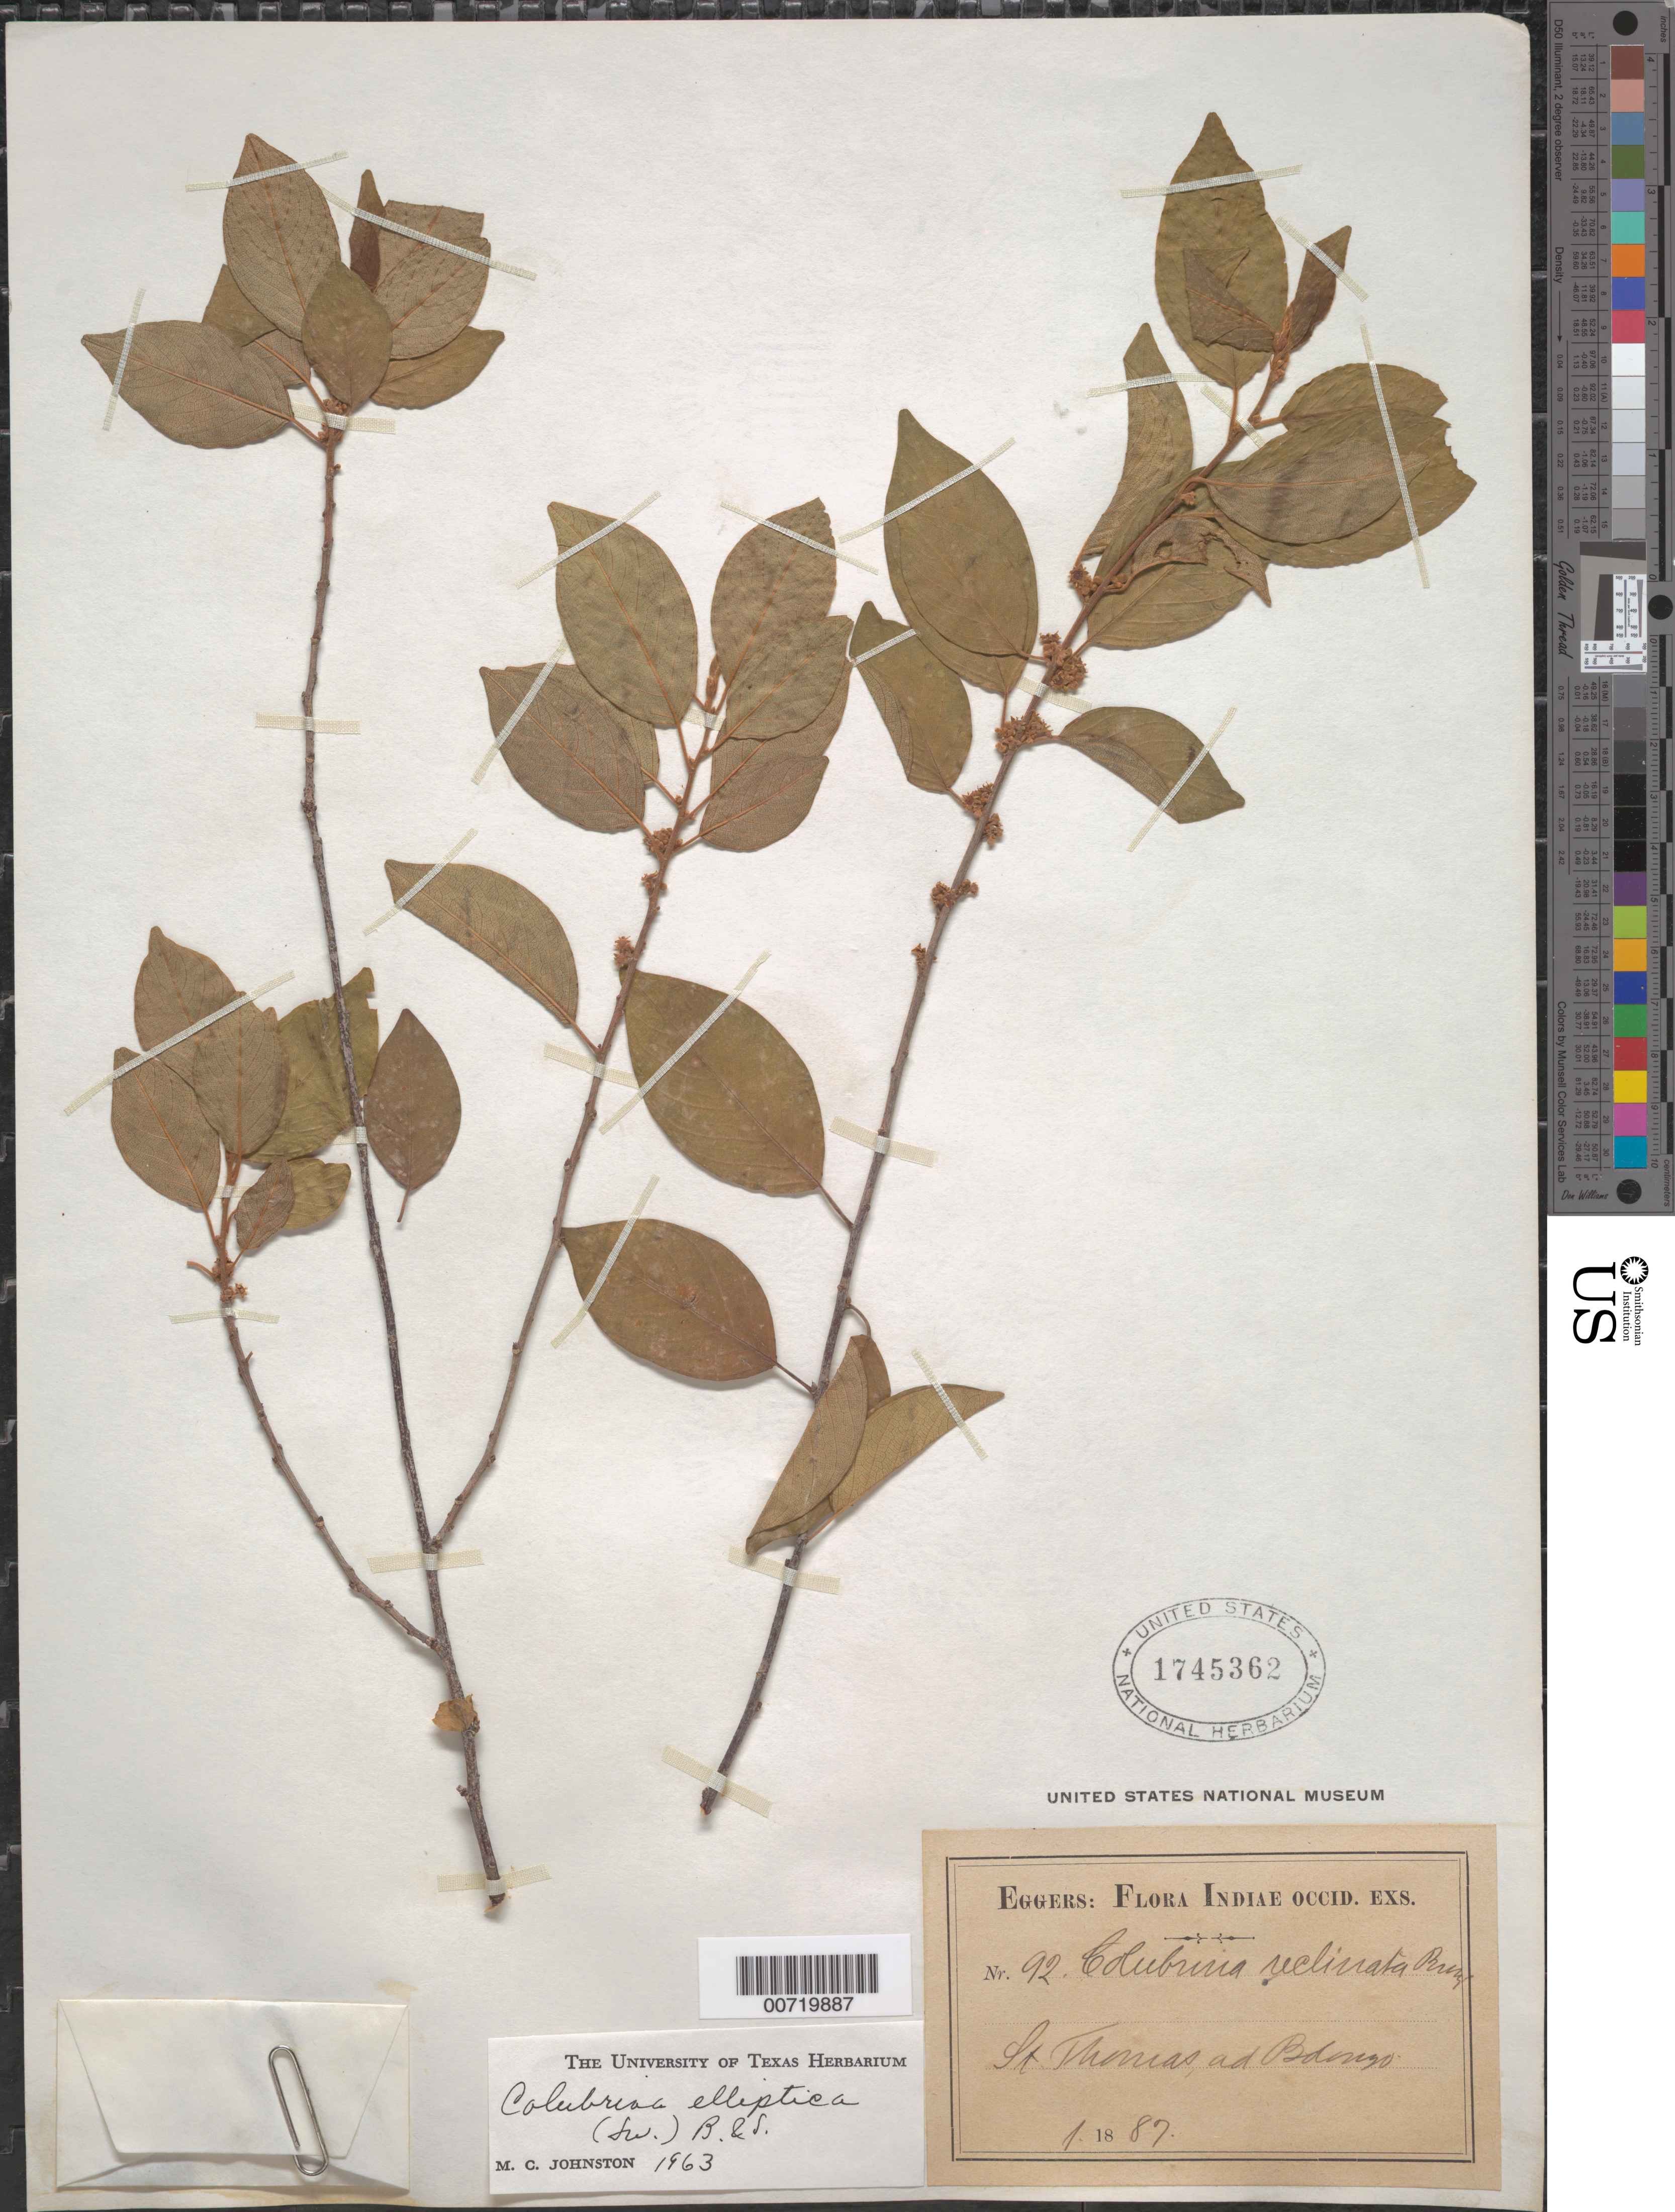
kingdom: Plantae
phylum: Tracheophyta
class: Magnoliopsida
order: Rosales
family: Rhamnaceae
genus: Colubrina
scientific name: Colubrina elliptica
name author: (Sw.) Brizicky & W.L. Stern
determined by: Johnston, Marshall C.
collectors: H. F. A. von Eggers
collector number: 92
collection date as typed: Jan 1887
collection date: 1887-01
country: U.S. Virgin Islands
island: St. Thomas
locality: St. Thomas, Bolongo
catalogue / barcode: US 1745362